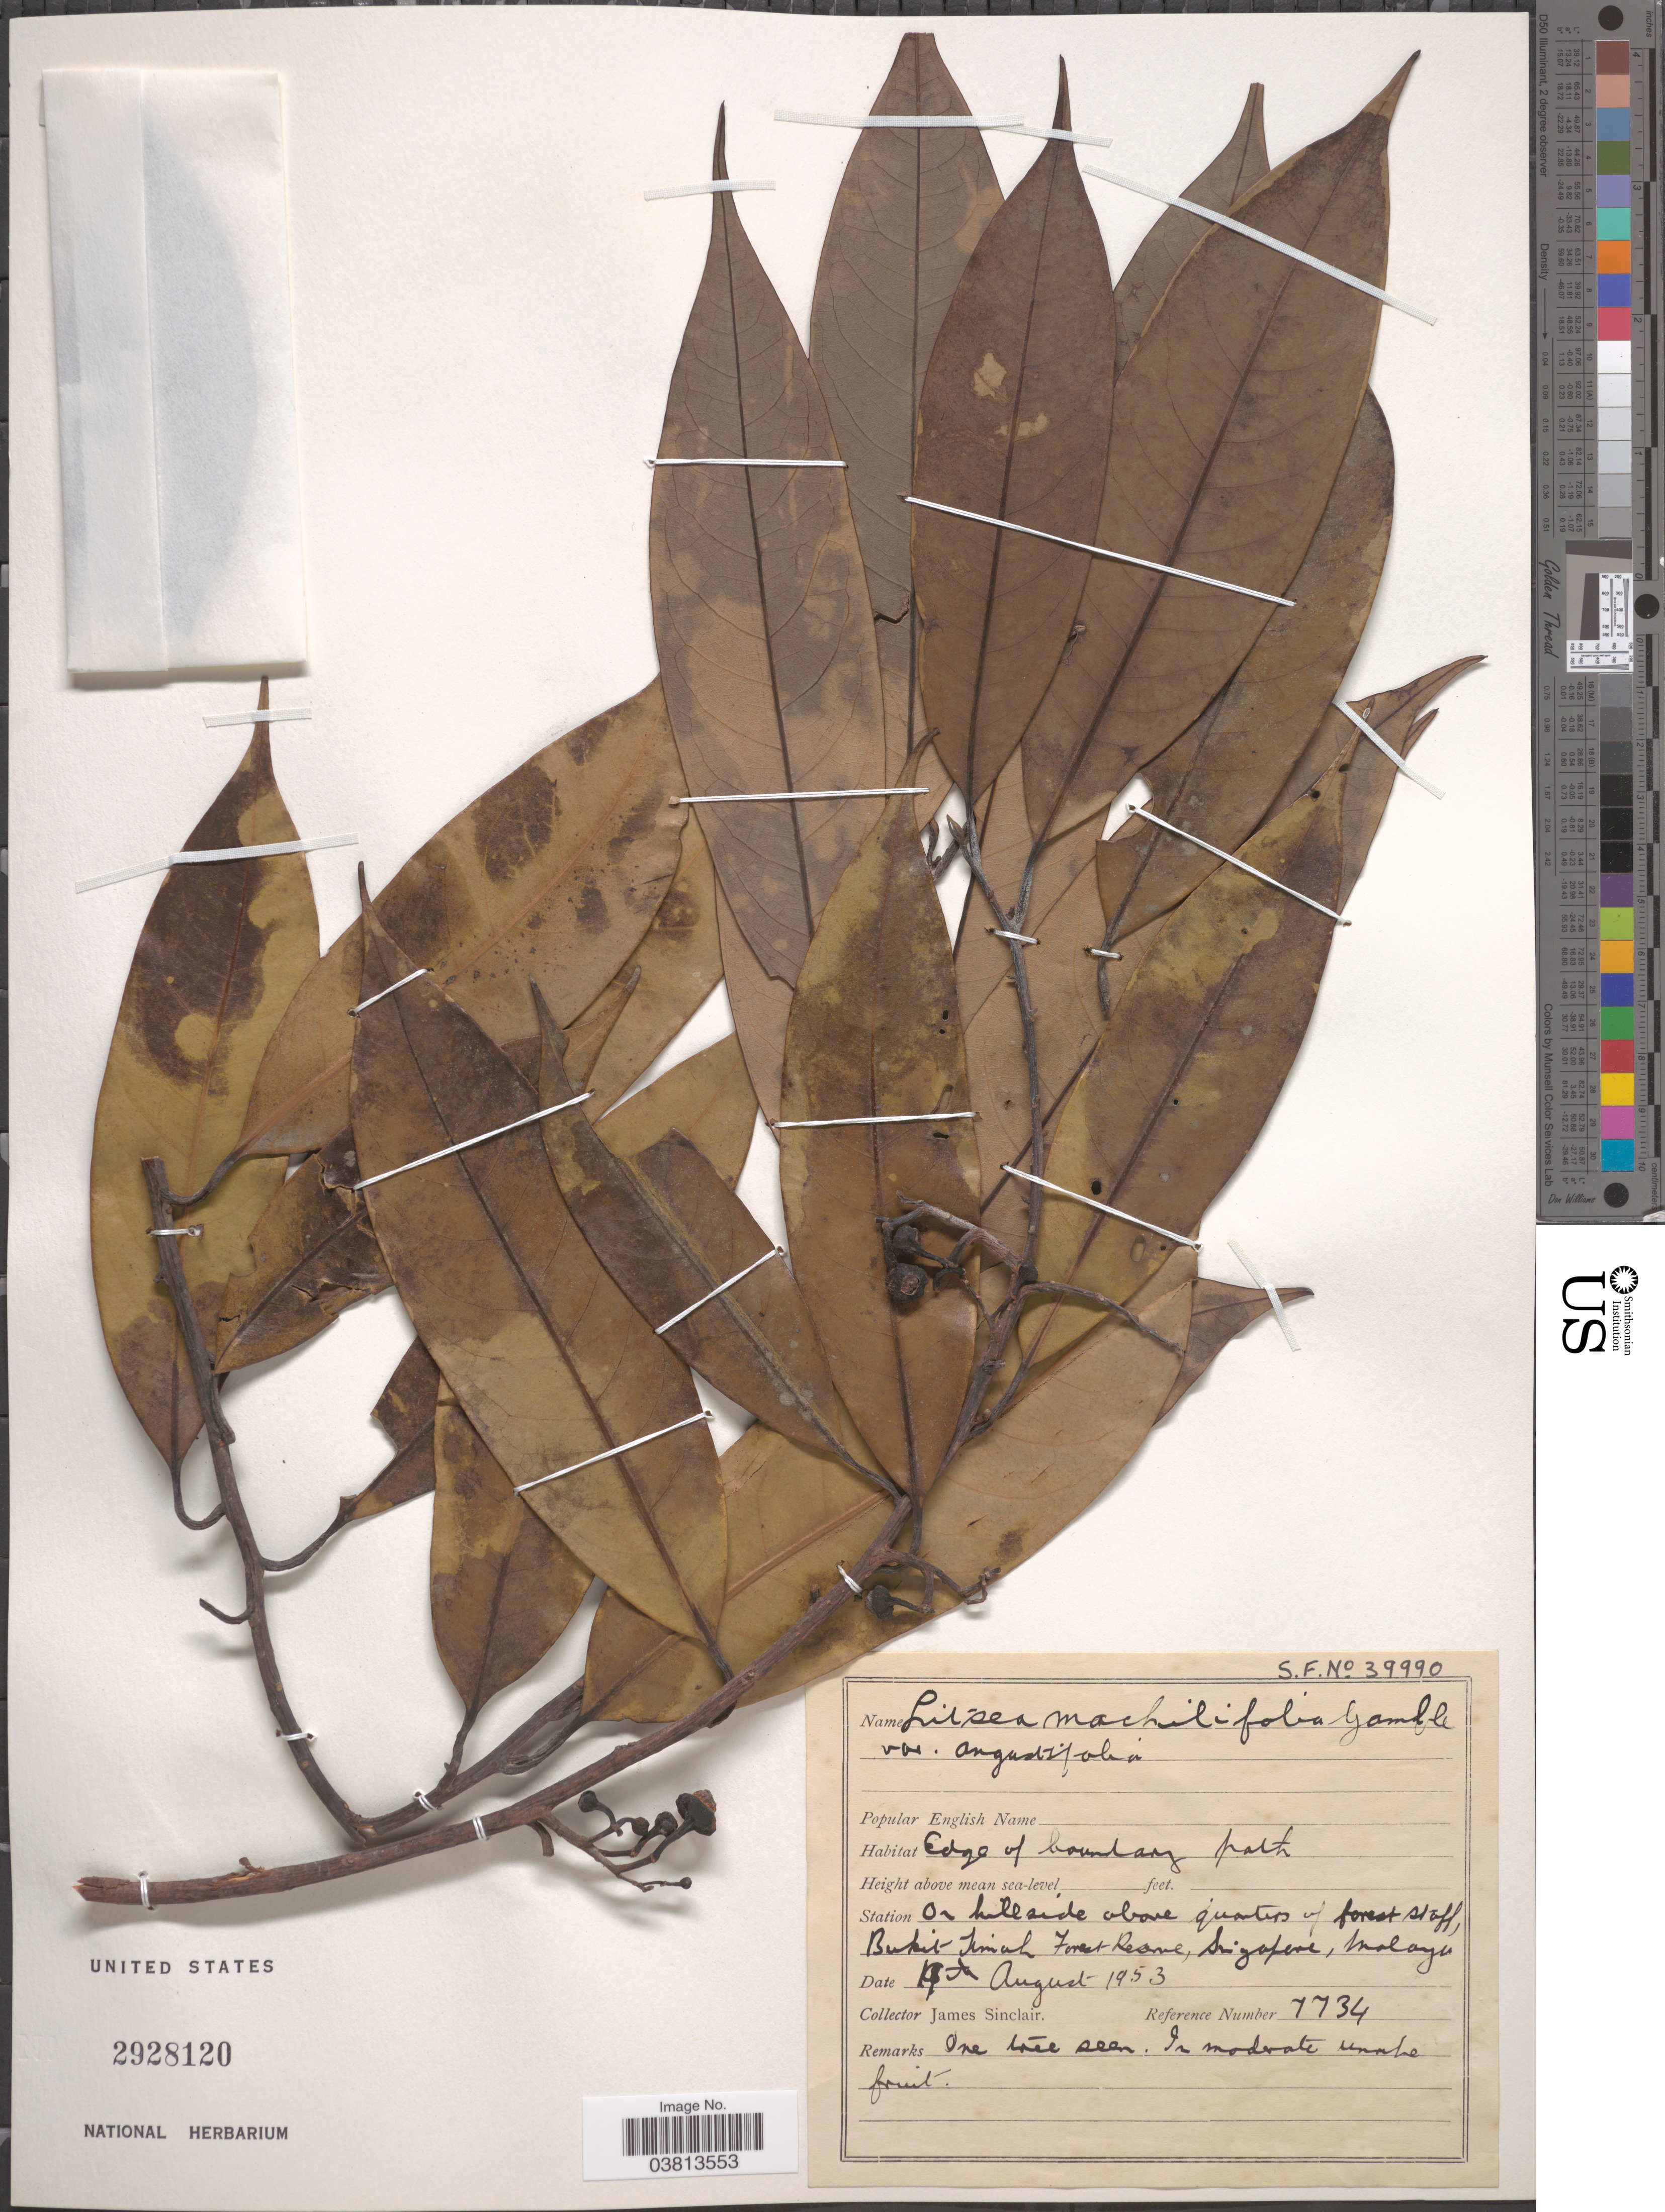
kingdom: Plantae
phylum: Tracheophyta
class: Magnoliopsida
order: Laurales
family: Lauraceae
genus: Litsea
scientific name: Litsea machilifolia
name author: Gamble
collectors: J. Sinclair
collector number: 7734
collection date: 1953-08-19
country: Singapore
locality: Edge of boundary path. Station On hillside above quaters of forest staff, Bukit Timah Forest Reserve, Malaya.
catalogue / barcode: US 2928120